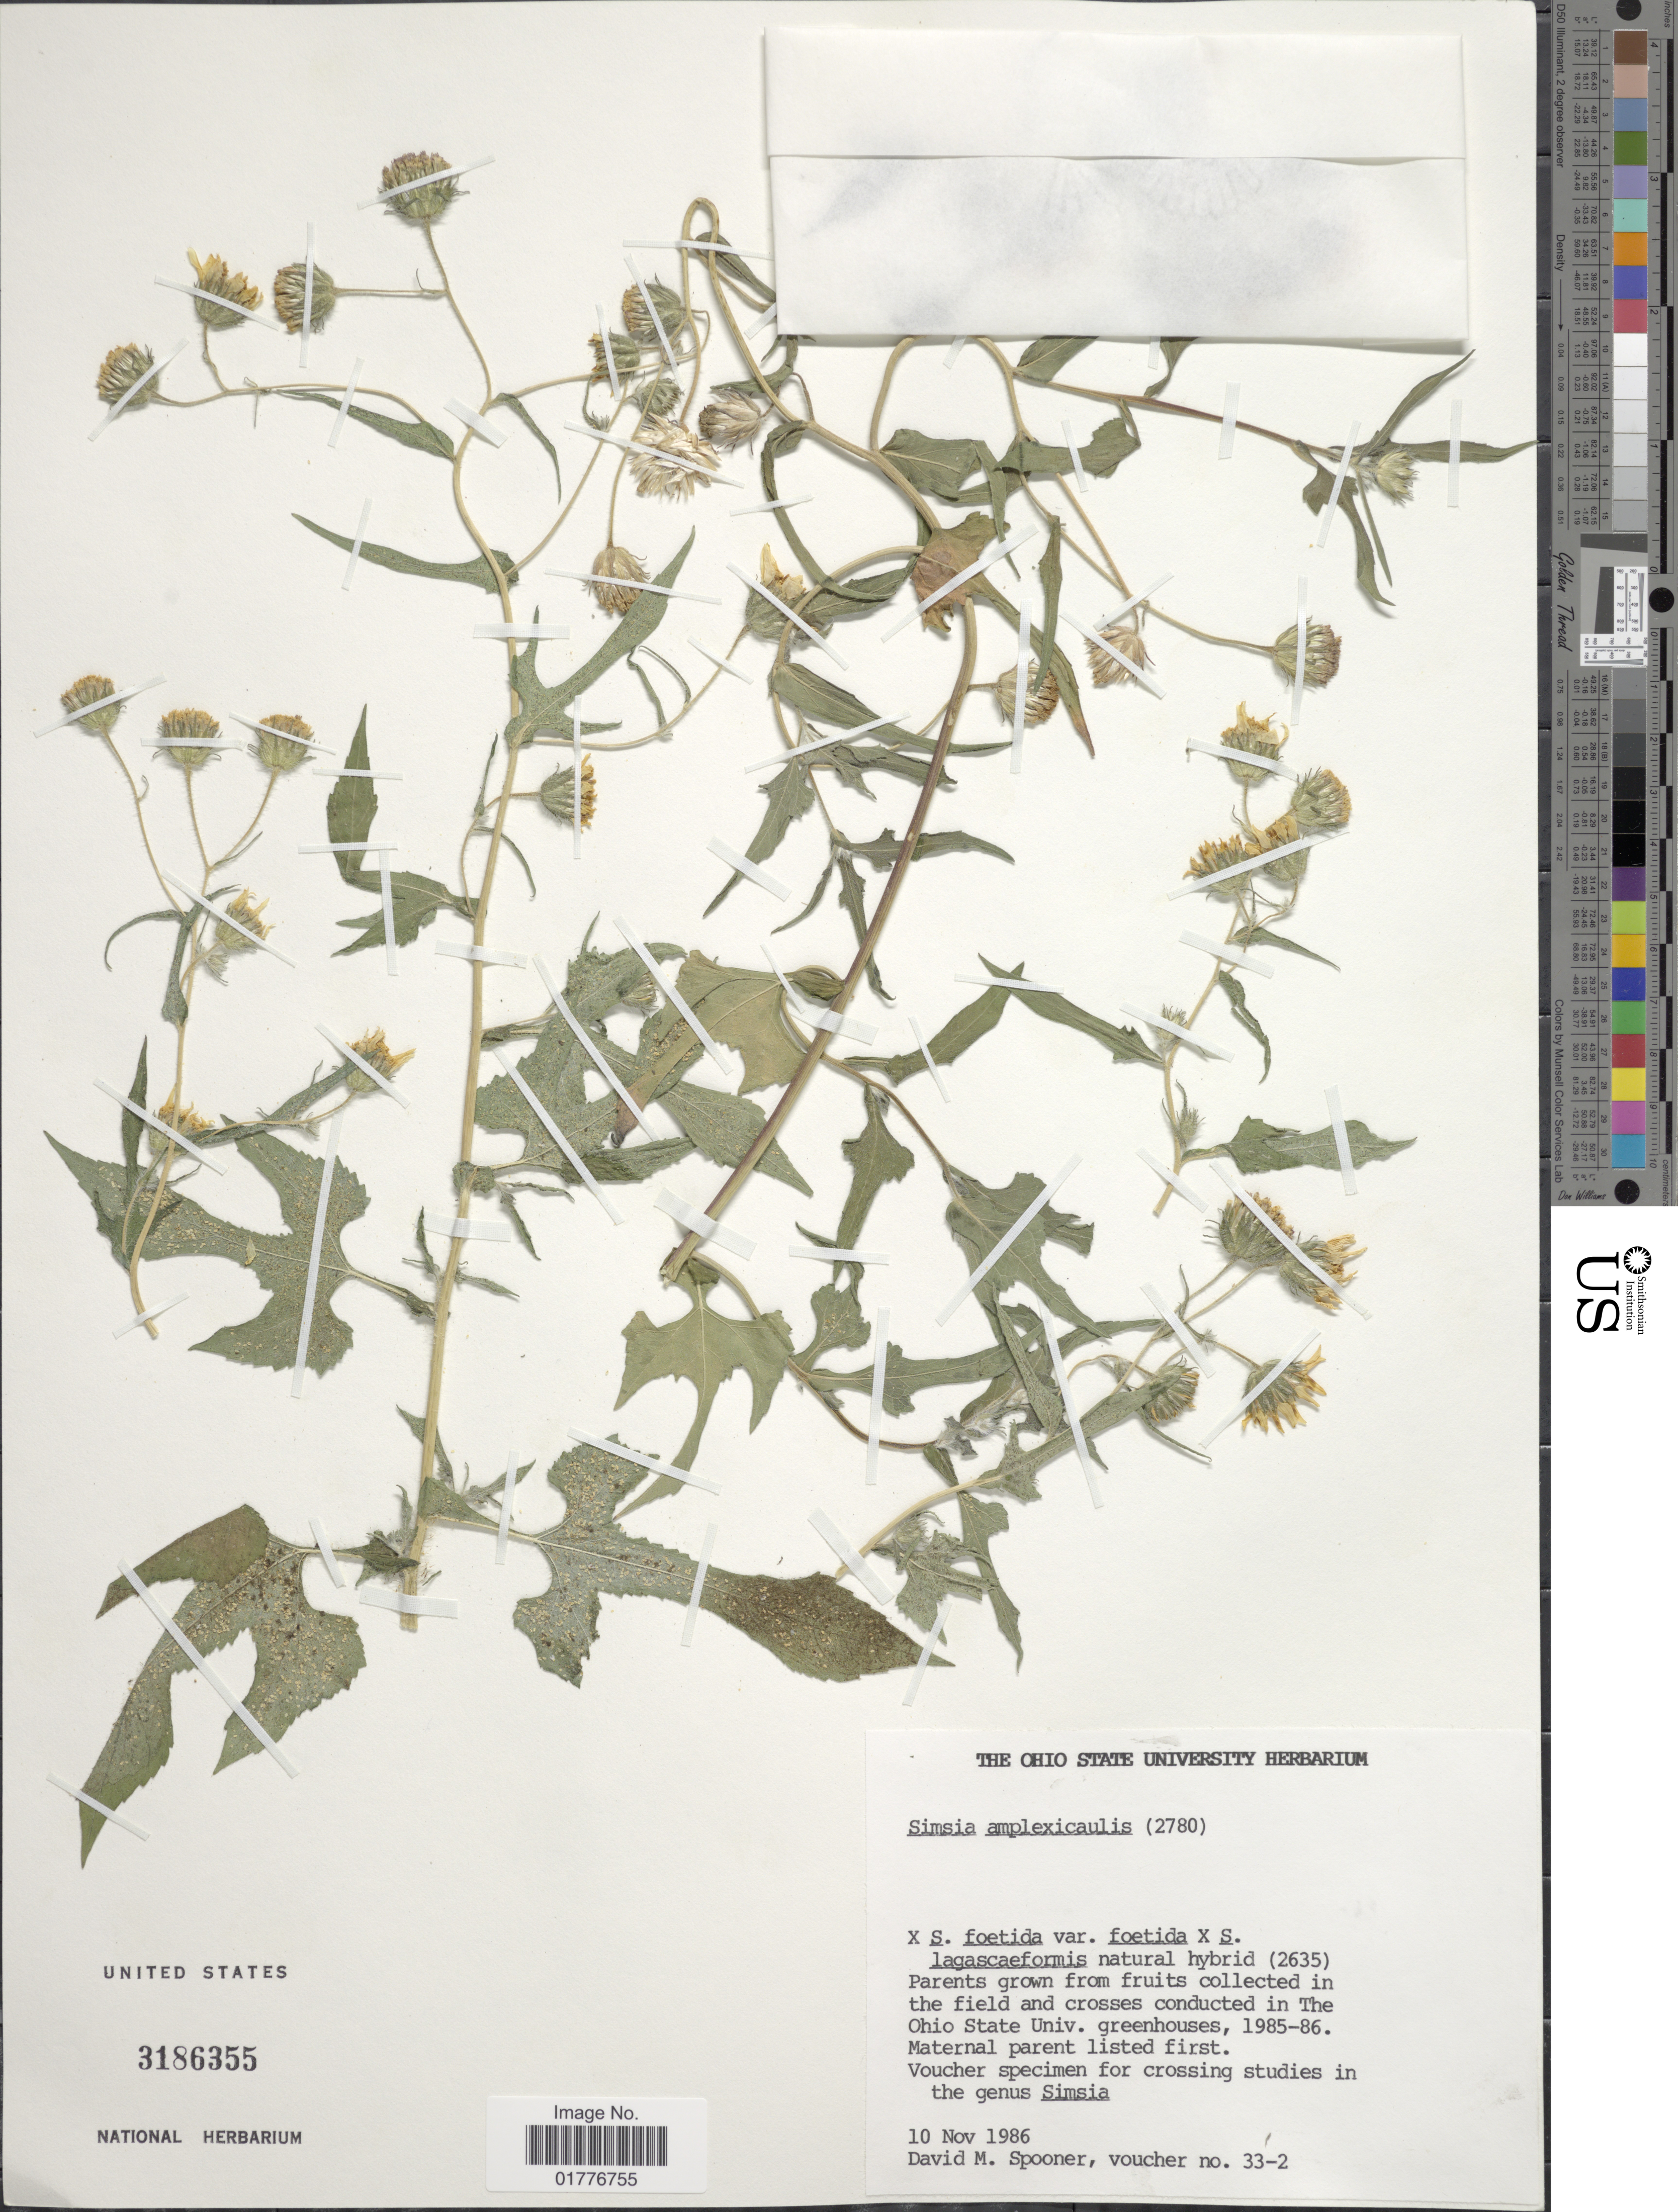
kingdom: Plantae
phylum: Tracheophyta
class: Magnoliopsida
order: Asterales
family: Asteraceae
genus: Simsia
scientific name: Simsia amplexicaulis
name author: (Cav.) Pers.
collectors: D. Spooner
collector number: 33-2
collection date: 1986-11-10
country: United States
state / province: Ohio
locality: The Ohio State Univ. Greenhouses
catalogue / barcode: US 3186355